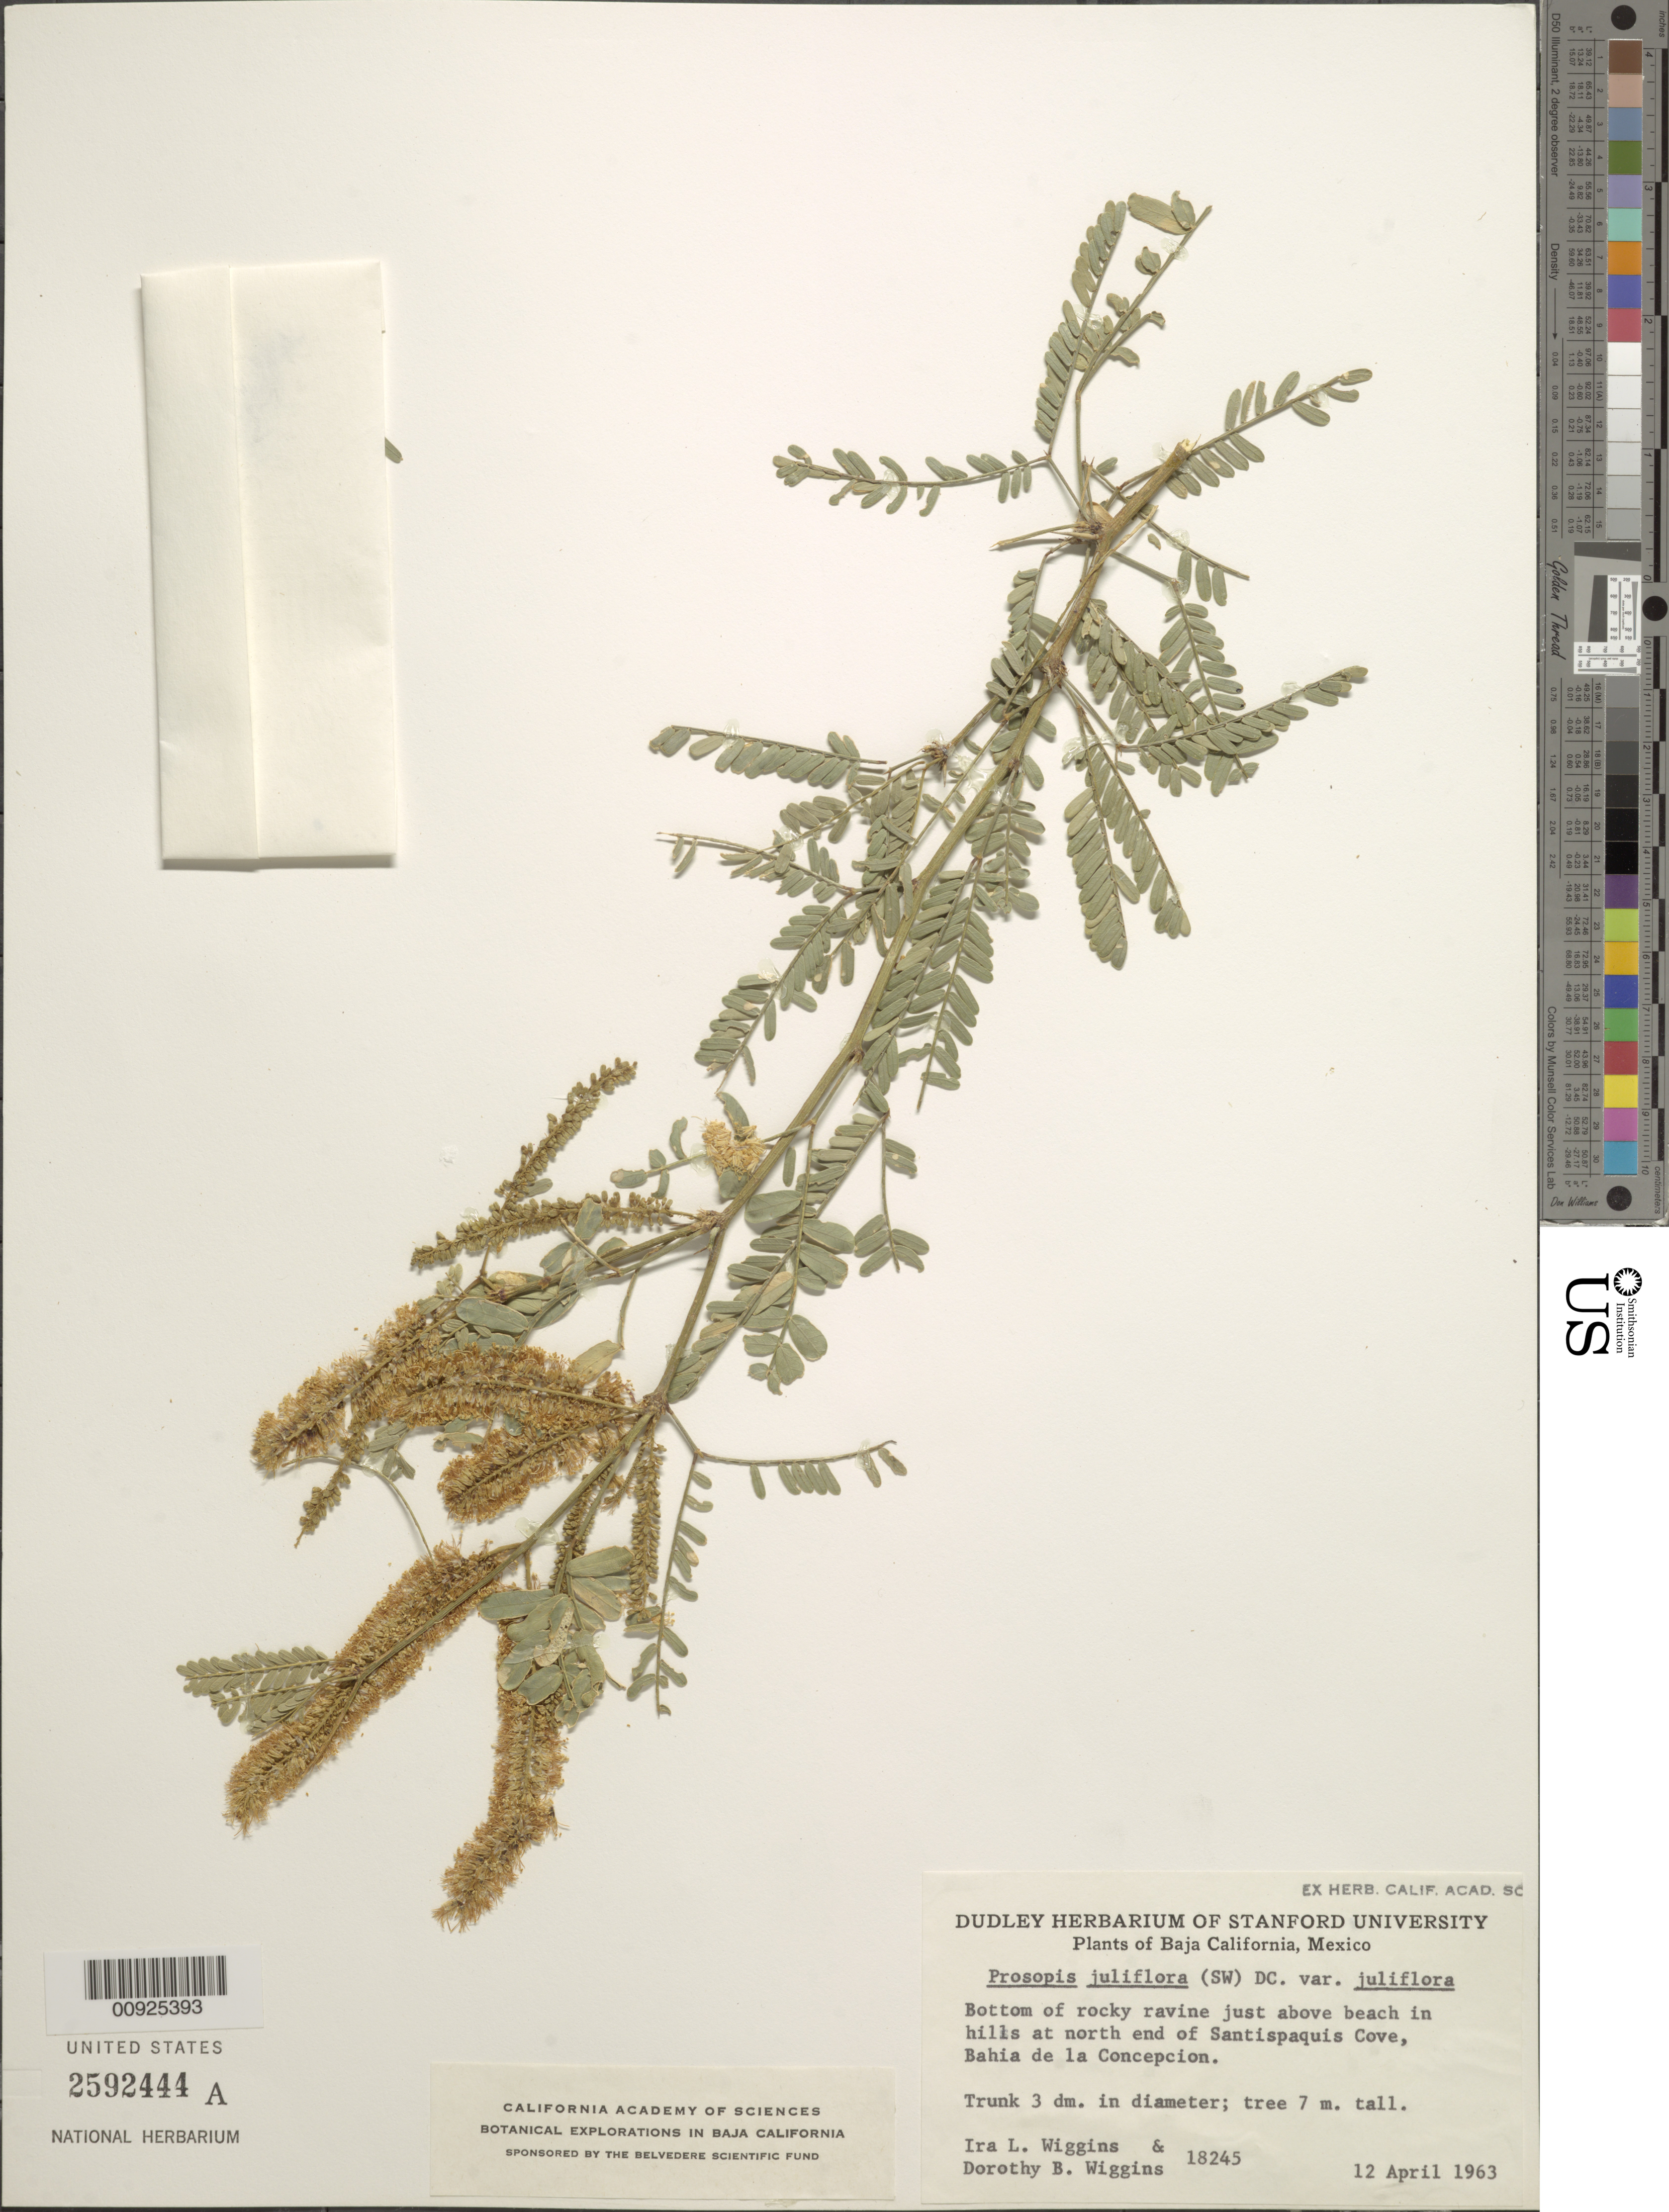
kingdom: Plantae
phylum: Tracheophyta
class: Magnoliopsida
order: Fabales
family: Fabaceae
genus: Neltuma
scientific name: Neltuma juliflora var. juliflora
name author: (Sw.) Raf.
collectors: I. L. Wiggins & D. B. Wiggins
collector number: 18245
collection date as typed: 12 Apr 1963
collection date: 1963-04-12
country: Mexico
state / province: Baja California Sur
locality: At north end of Santispaquis Cove, Bahía de la Concepción.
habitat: Bottom of rocky ravine just above beach in hills.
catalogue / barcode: US 2592444A